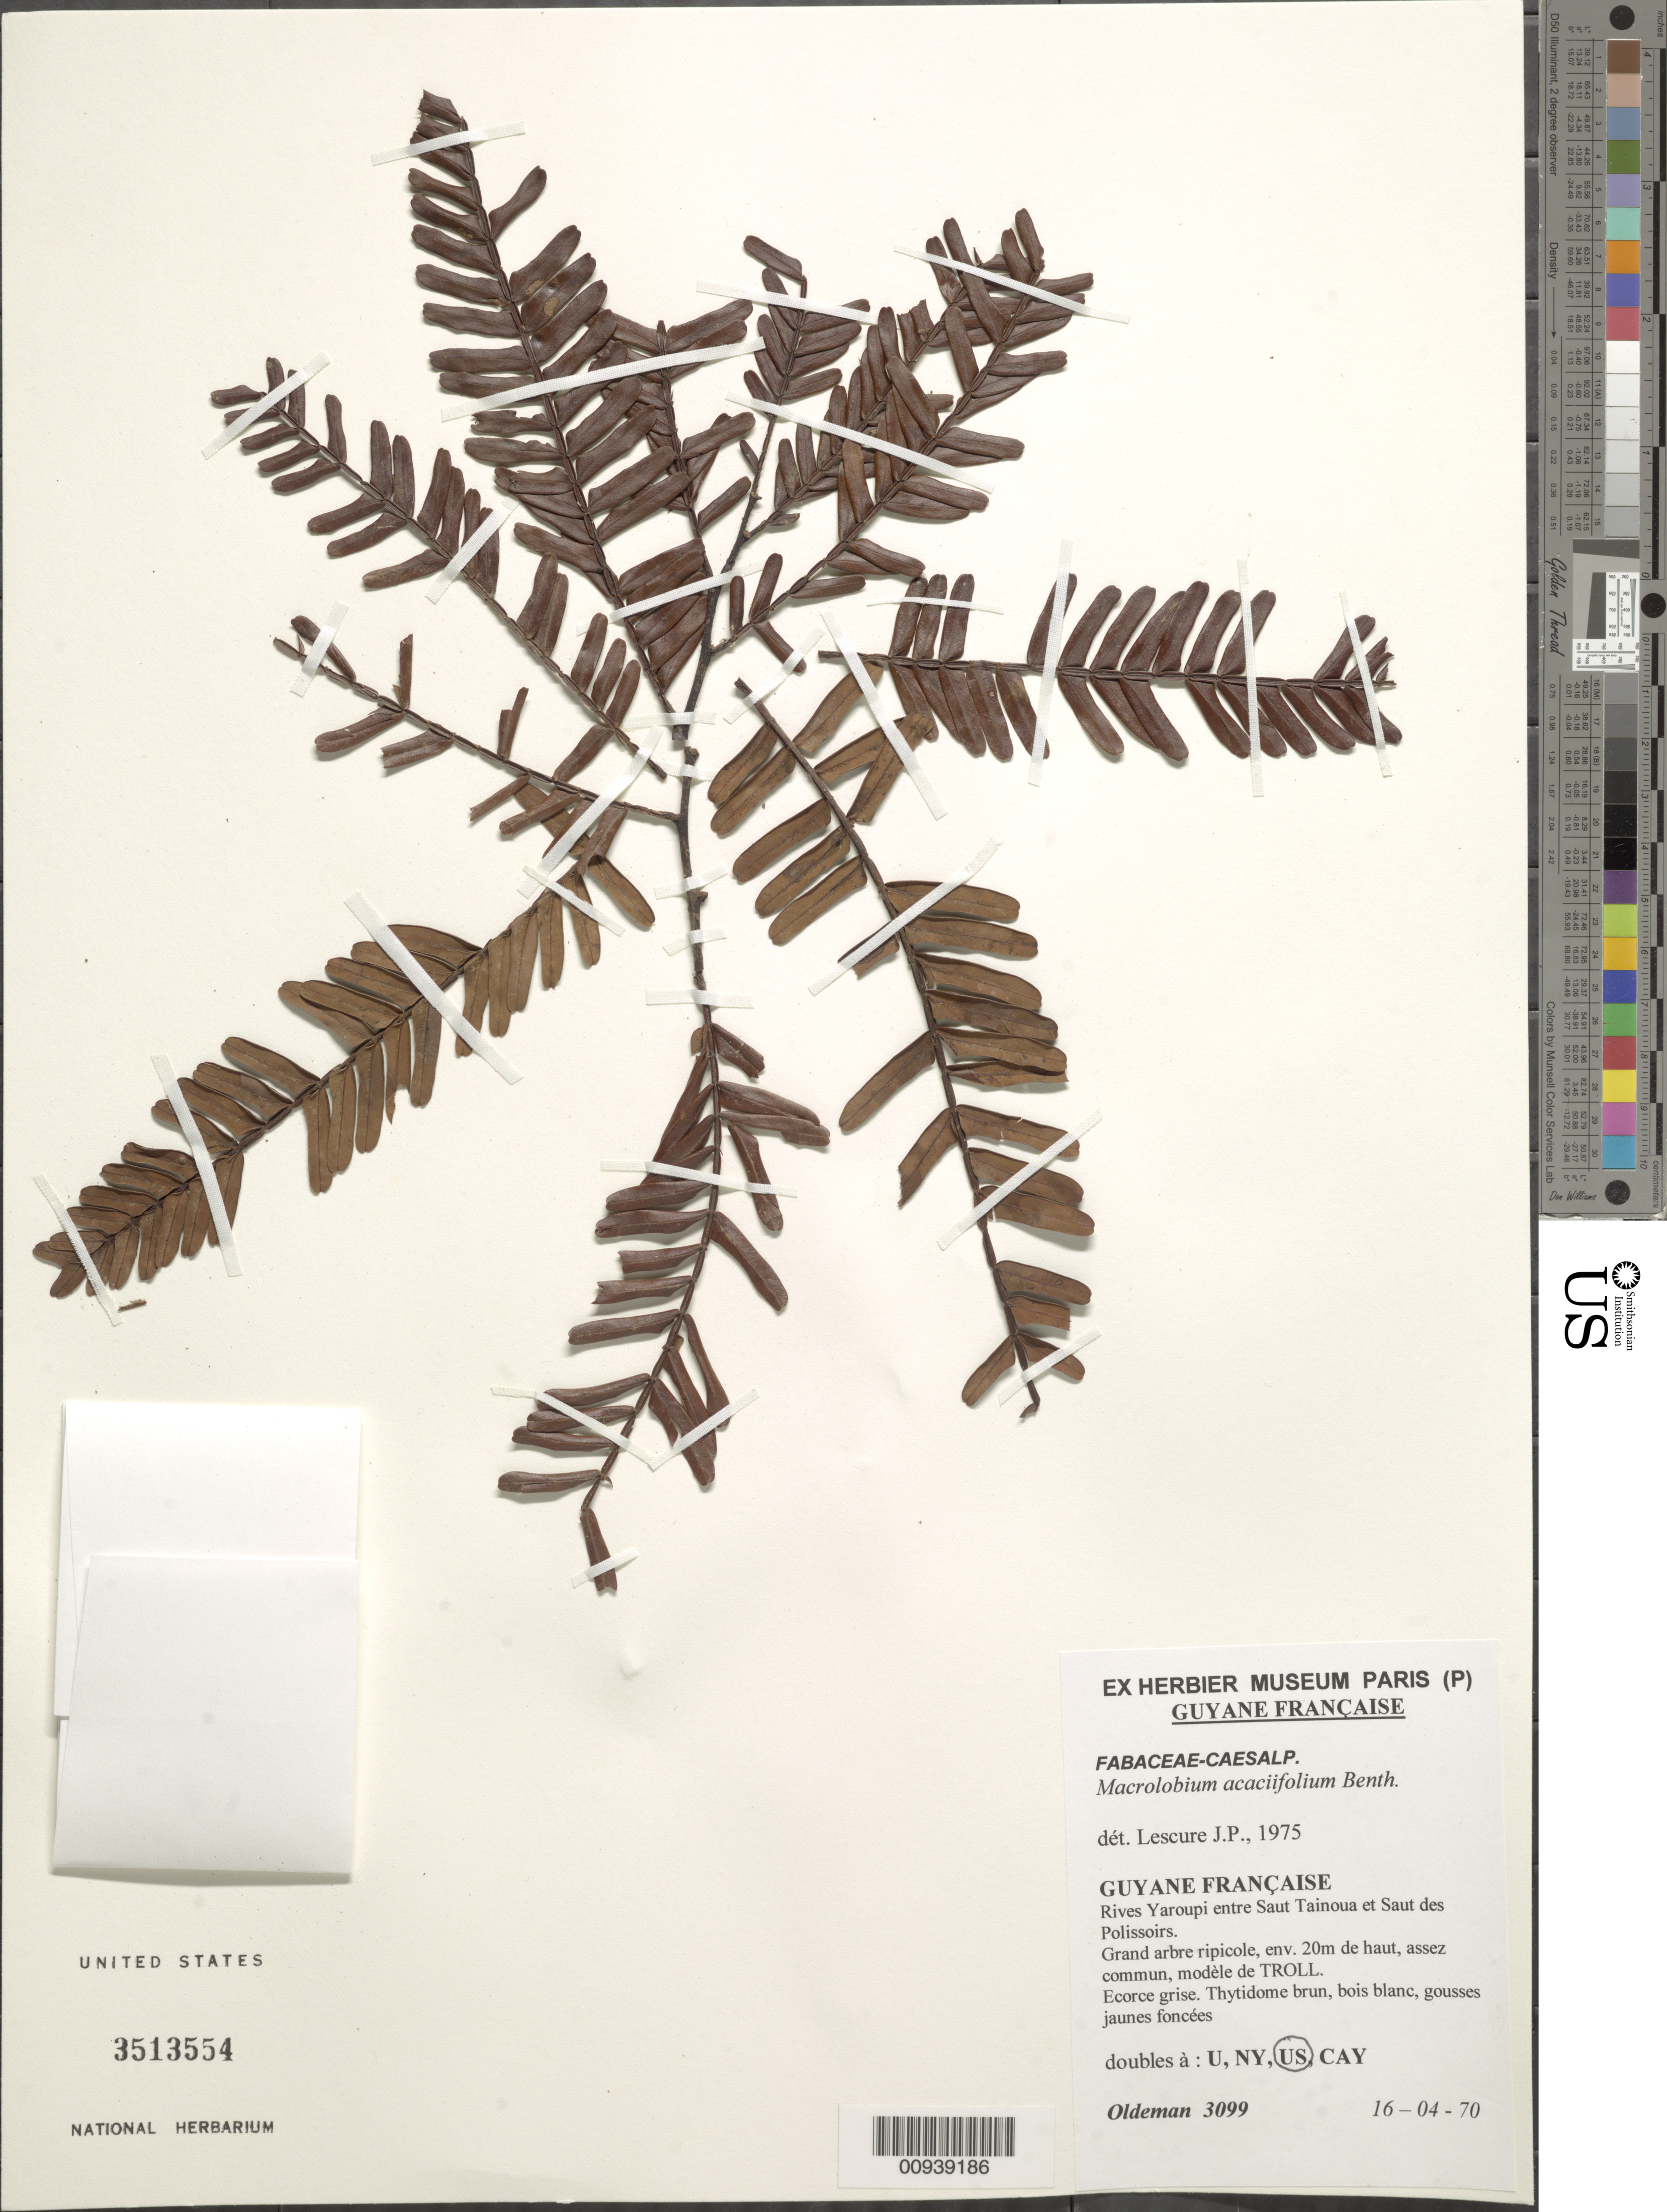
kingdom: Plantae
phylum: Tracheophyta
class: Magnoliopsida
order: Fabales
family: Fabaceae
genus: Macrolobium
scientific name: Macrolobium acaciifolium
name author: (Benth.) Benth.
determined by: Lescure, J.- P.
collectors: R. Oldeman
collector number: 3099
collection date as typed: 16-Apr-70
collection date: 1970-04-16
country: French Guiana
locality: Rives Yaroupi entre Saut Tainoua et Saut des Polissoirs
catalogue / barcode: US 3513554